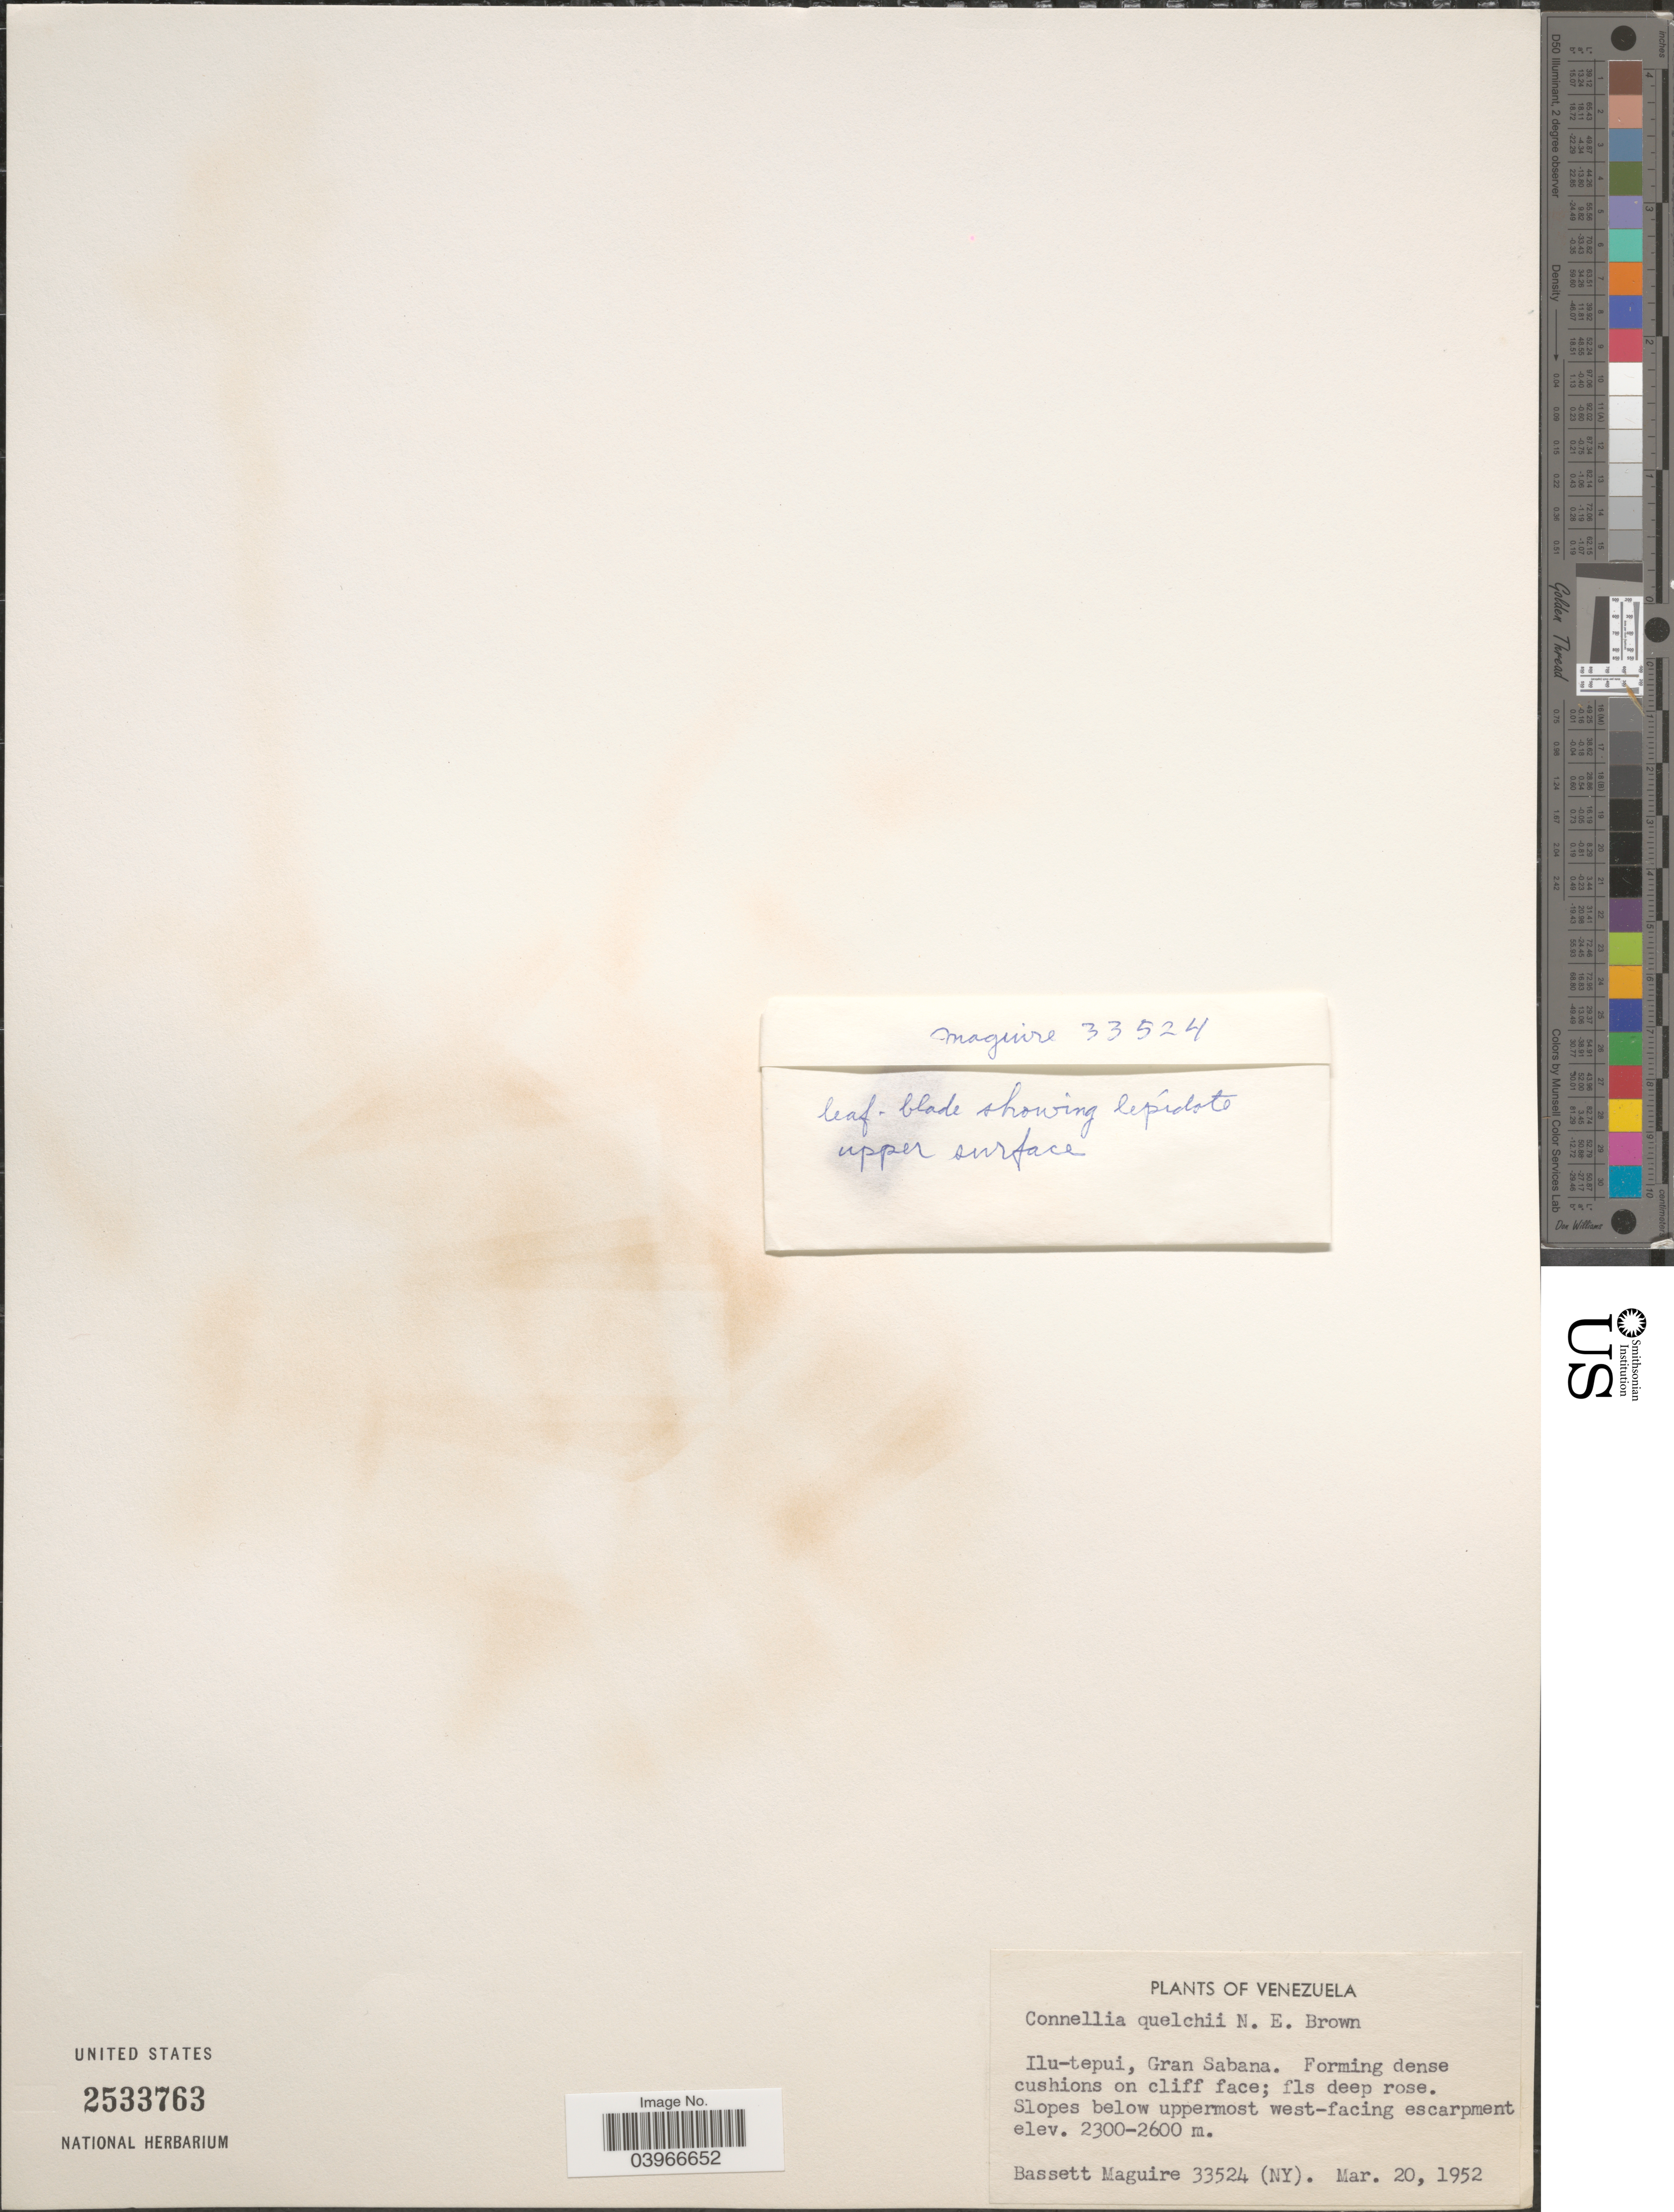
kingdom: Plantae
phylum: Tracheophyta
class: Liliopsida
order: Poales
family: Bromeliaceae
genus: Connellia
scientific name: Connellia quelchii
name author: N.E. Br.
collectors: B. Maguire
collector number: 33524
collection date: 1952-03-20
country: Venezuela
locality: Ilu-tepui, Gran Sabana.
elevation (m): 2300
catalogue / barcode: US 2533763